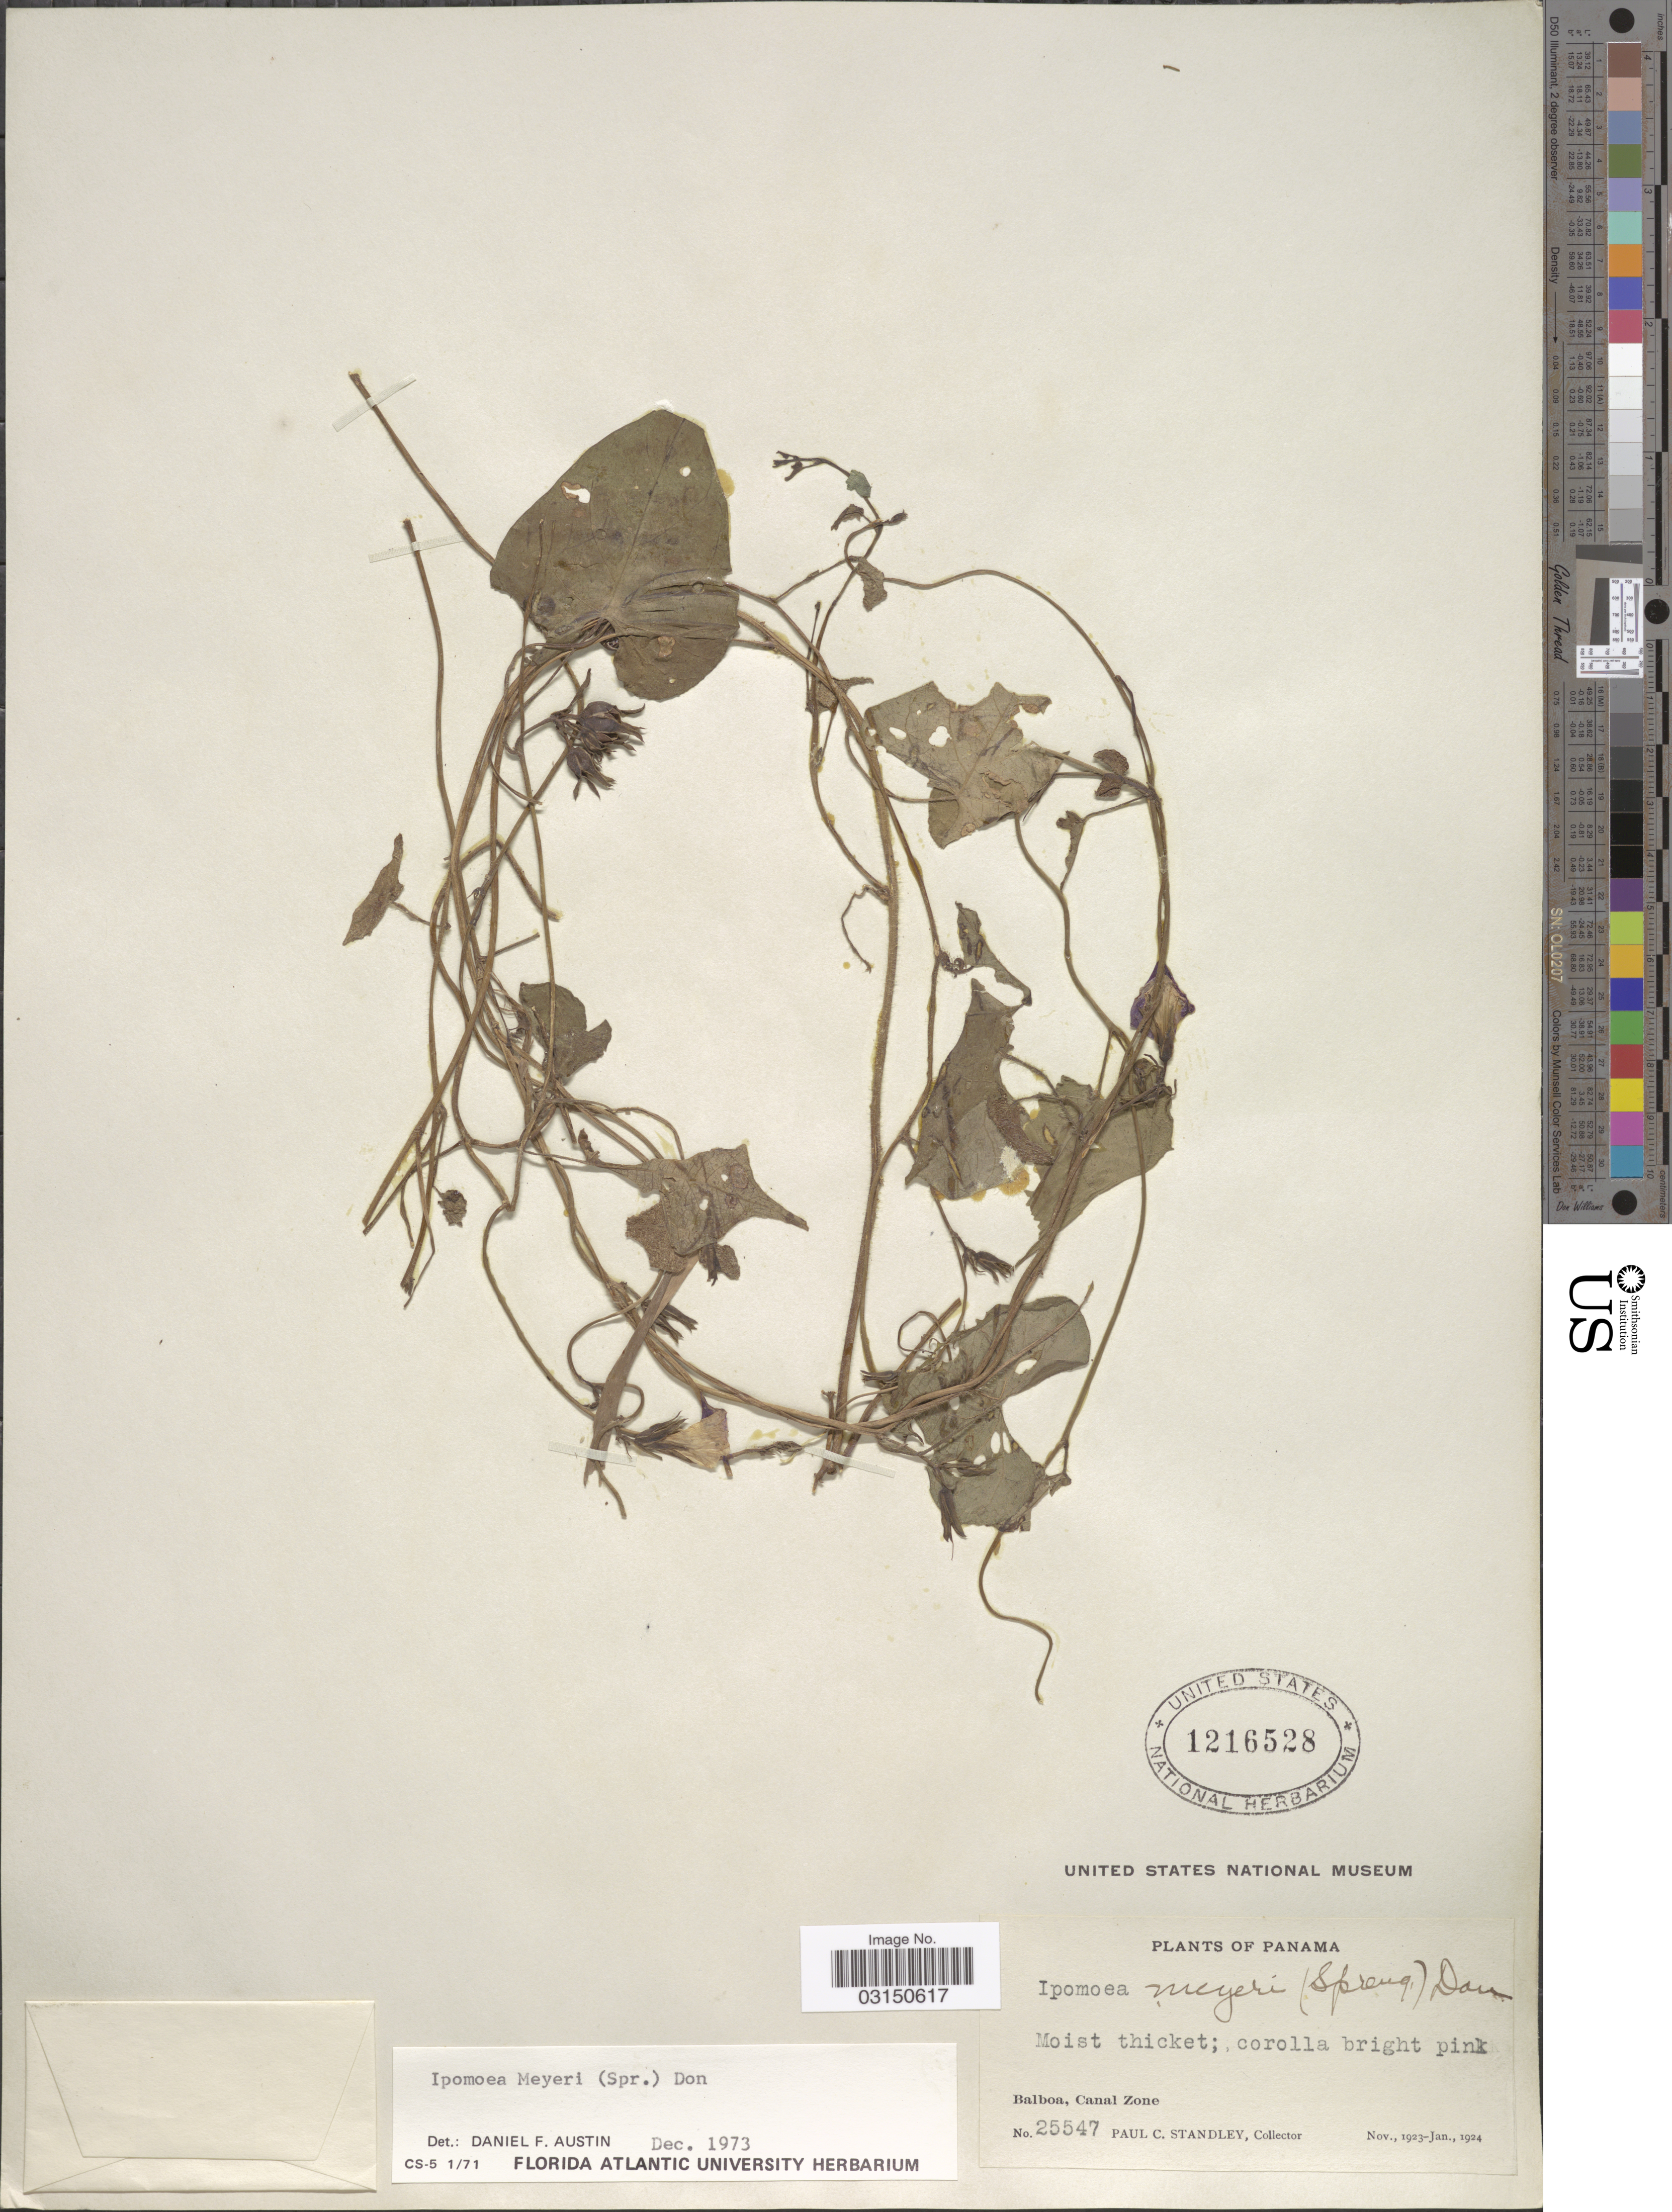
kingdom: Plantae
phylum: Tracheophyta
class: Magnoliopsida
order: Solanales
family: Convolvulaceae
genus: Ipomoea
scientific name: Ipomoea meyeri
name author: (Spreng.) G. Don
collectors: P. C. Standley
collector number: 25547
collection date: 1923-11/1924-01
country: Panama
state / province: Colón / Panamá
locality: Balboa, Canal Zone.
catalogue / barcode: US 1216528